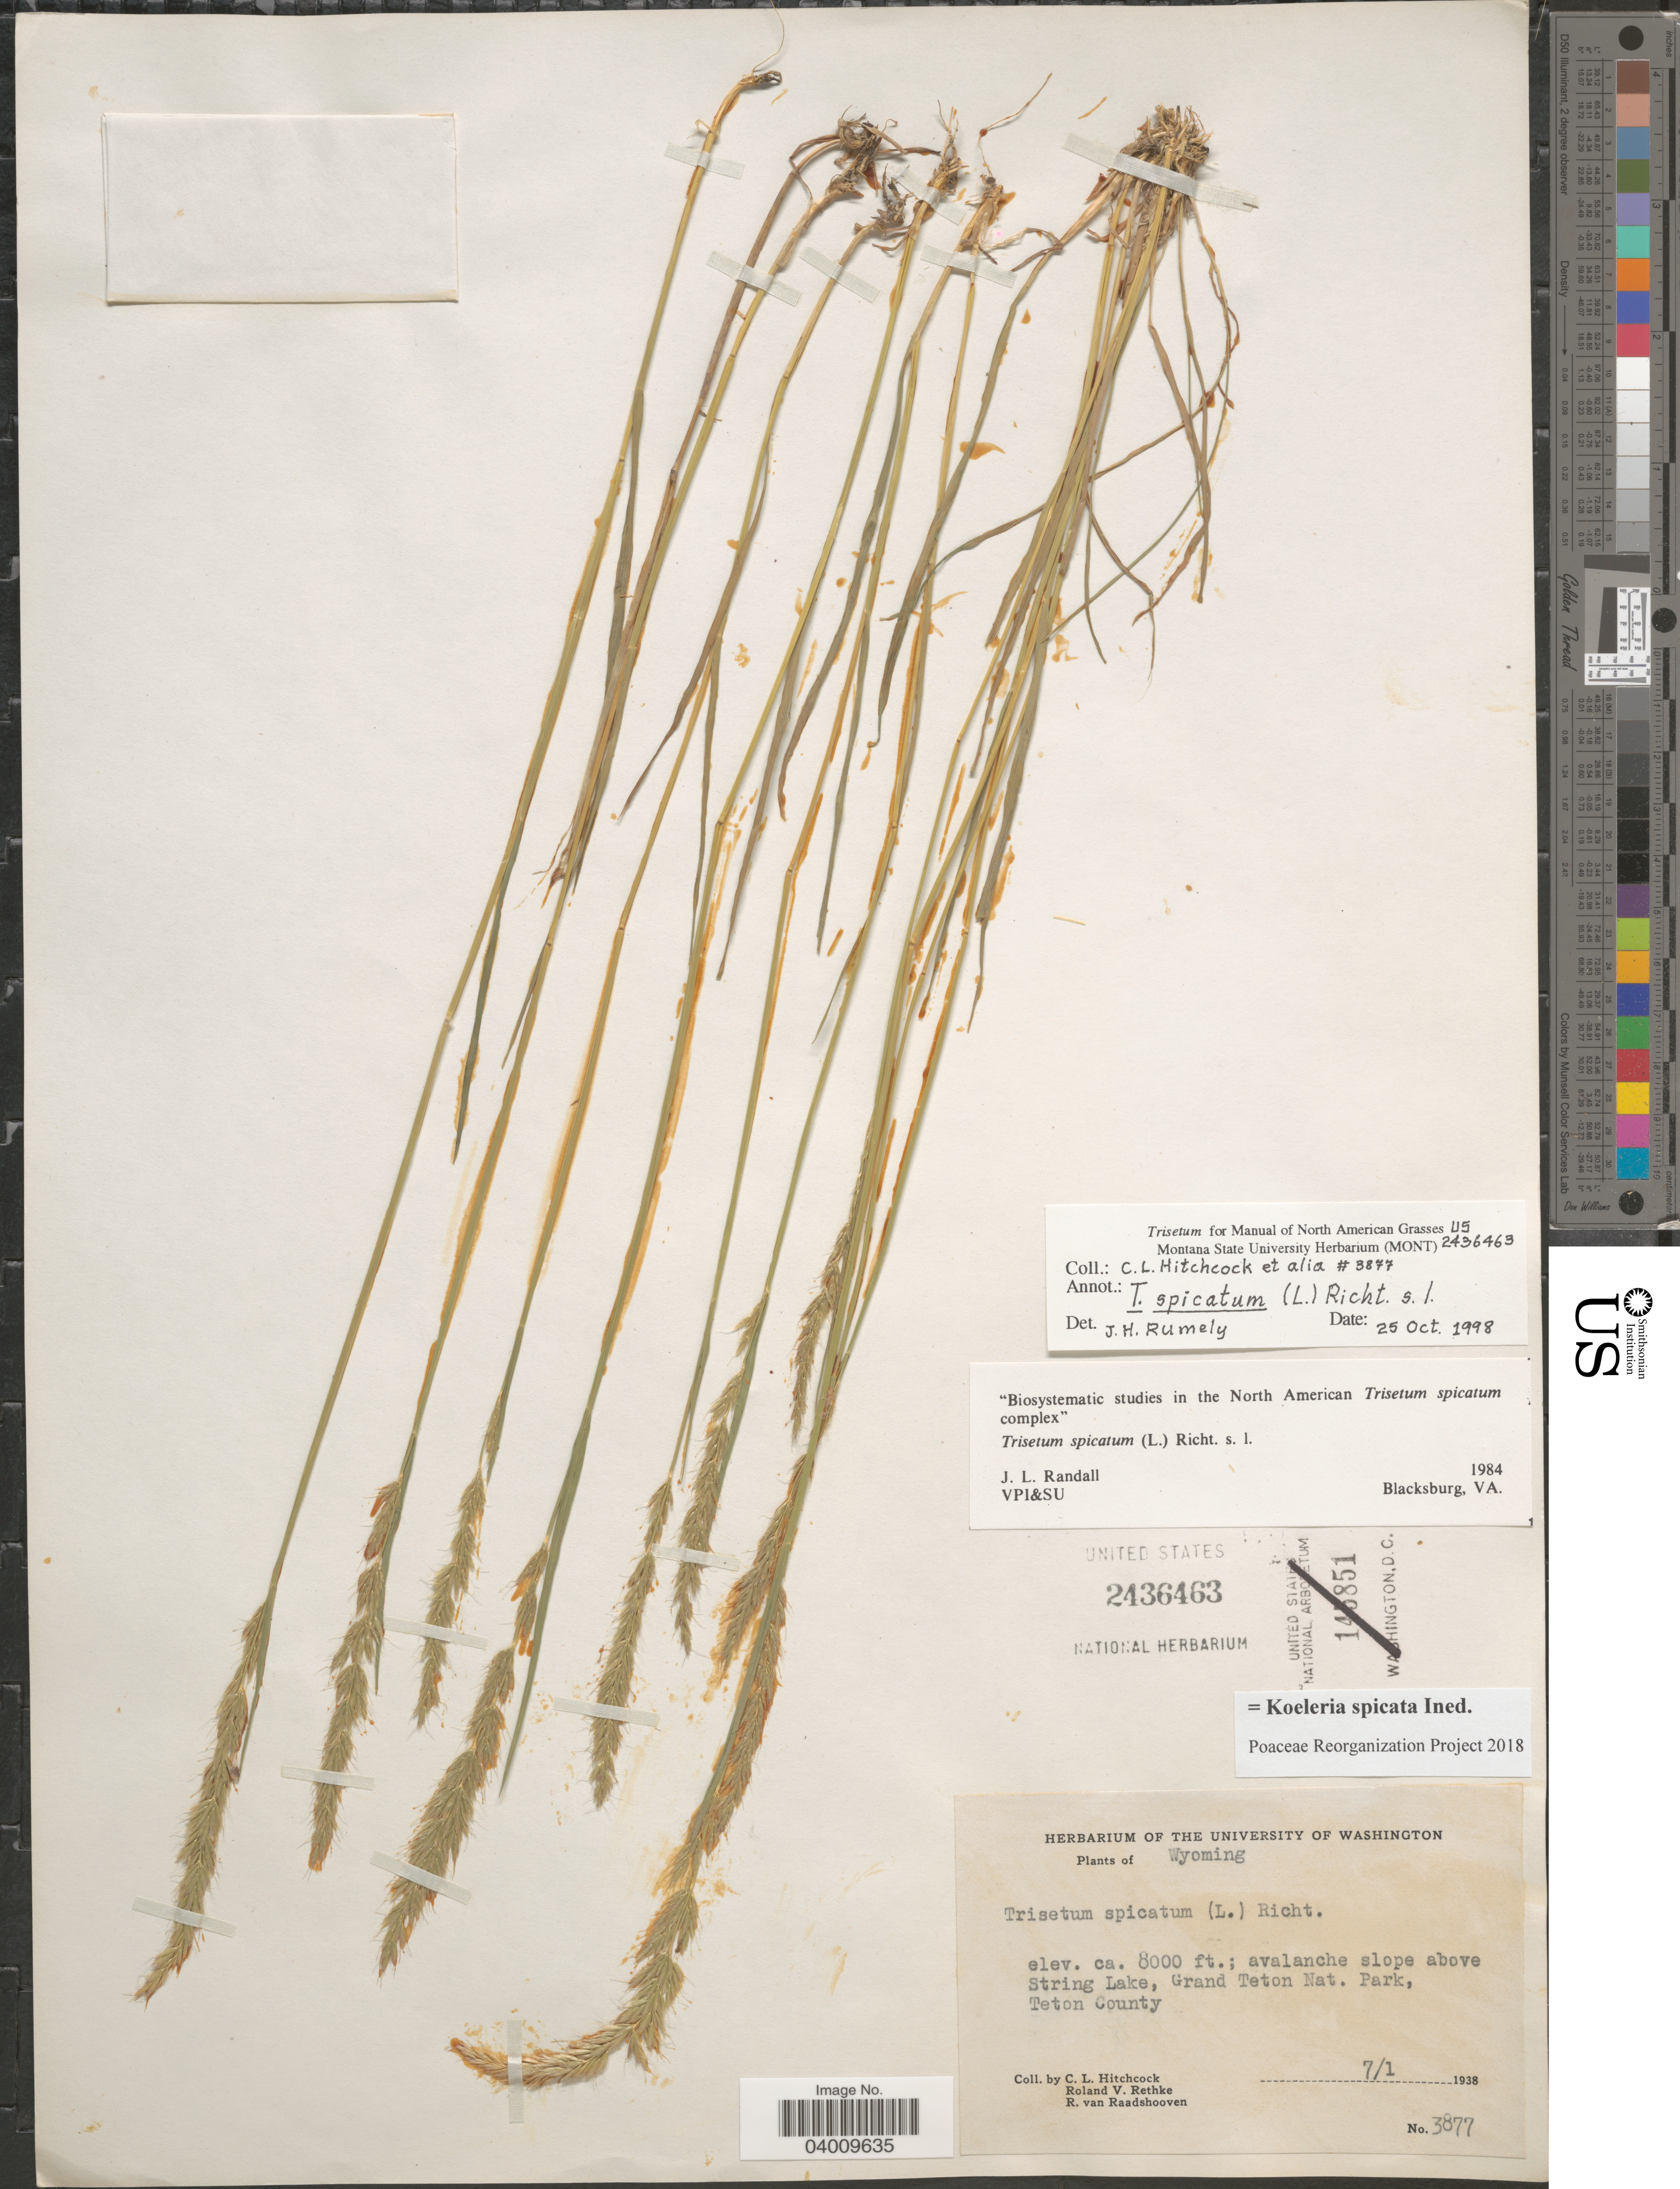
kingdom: Plantae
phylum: Tracheophyta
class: Liliopsida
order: Poales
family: Poaceae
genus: Koeleria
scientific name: Koeleria spicata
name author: (L.) Barberá et al.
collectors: C. L. Hitchcock, R. Rethke & R. Raadshooven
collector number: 3877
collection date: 1938-07-01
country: United States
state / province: Wyoming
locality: Avalanche slope above String Lake, Grand Teton Nat. Park, Teton County.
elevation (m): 2438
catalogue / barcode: US 2436463